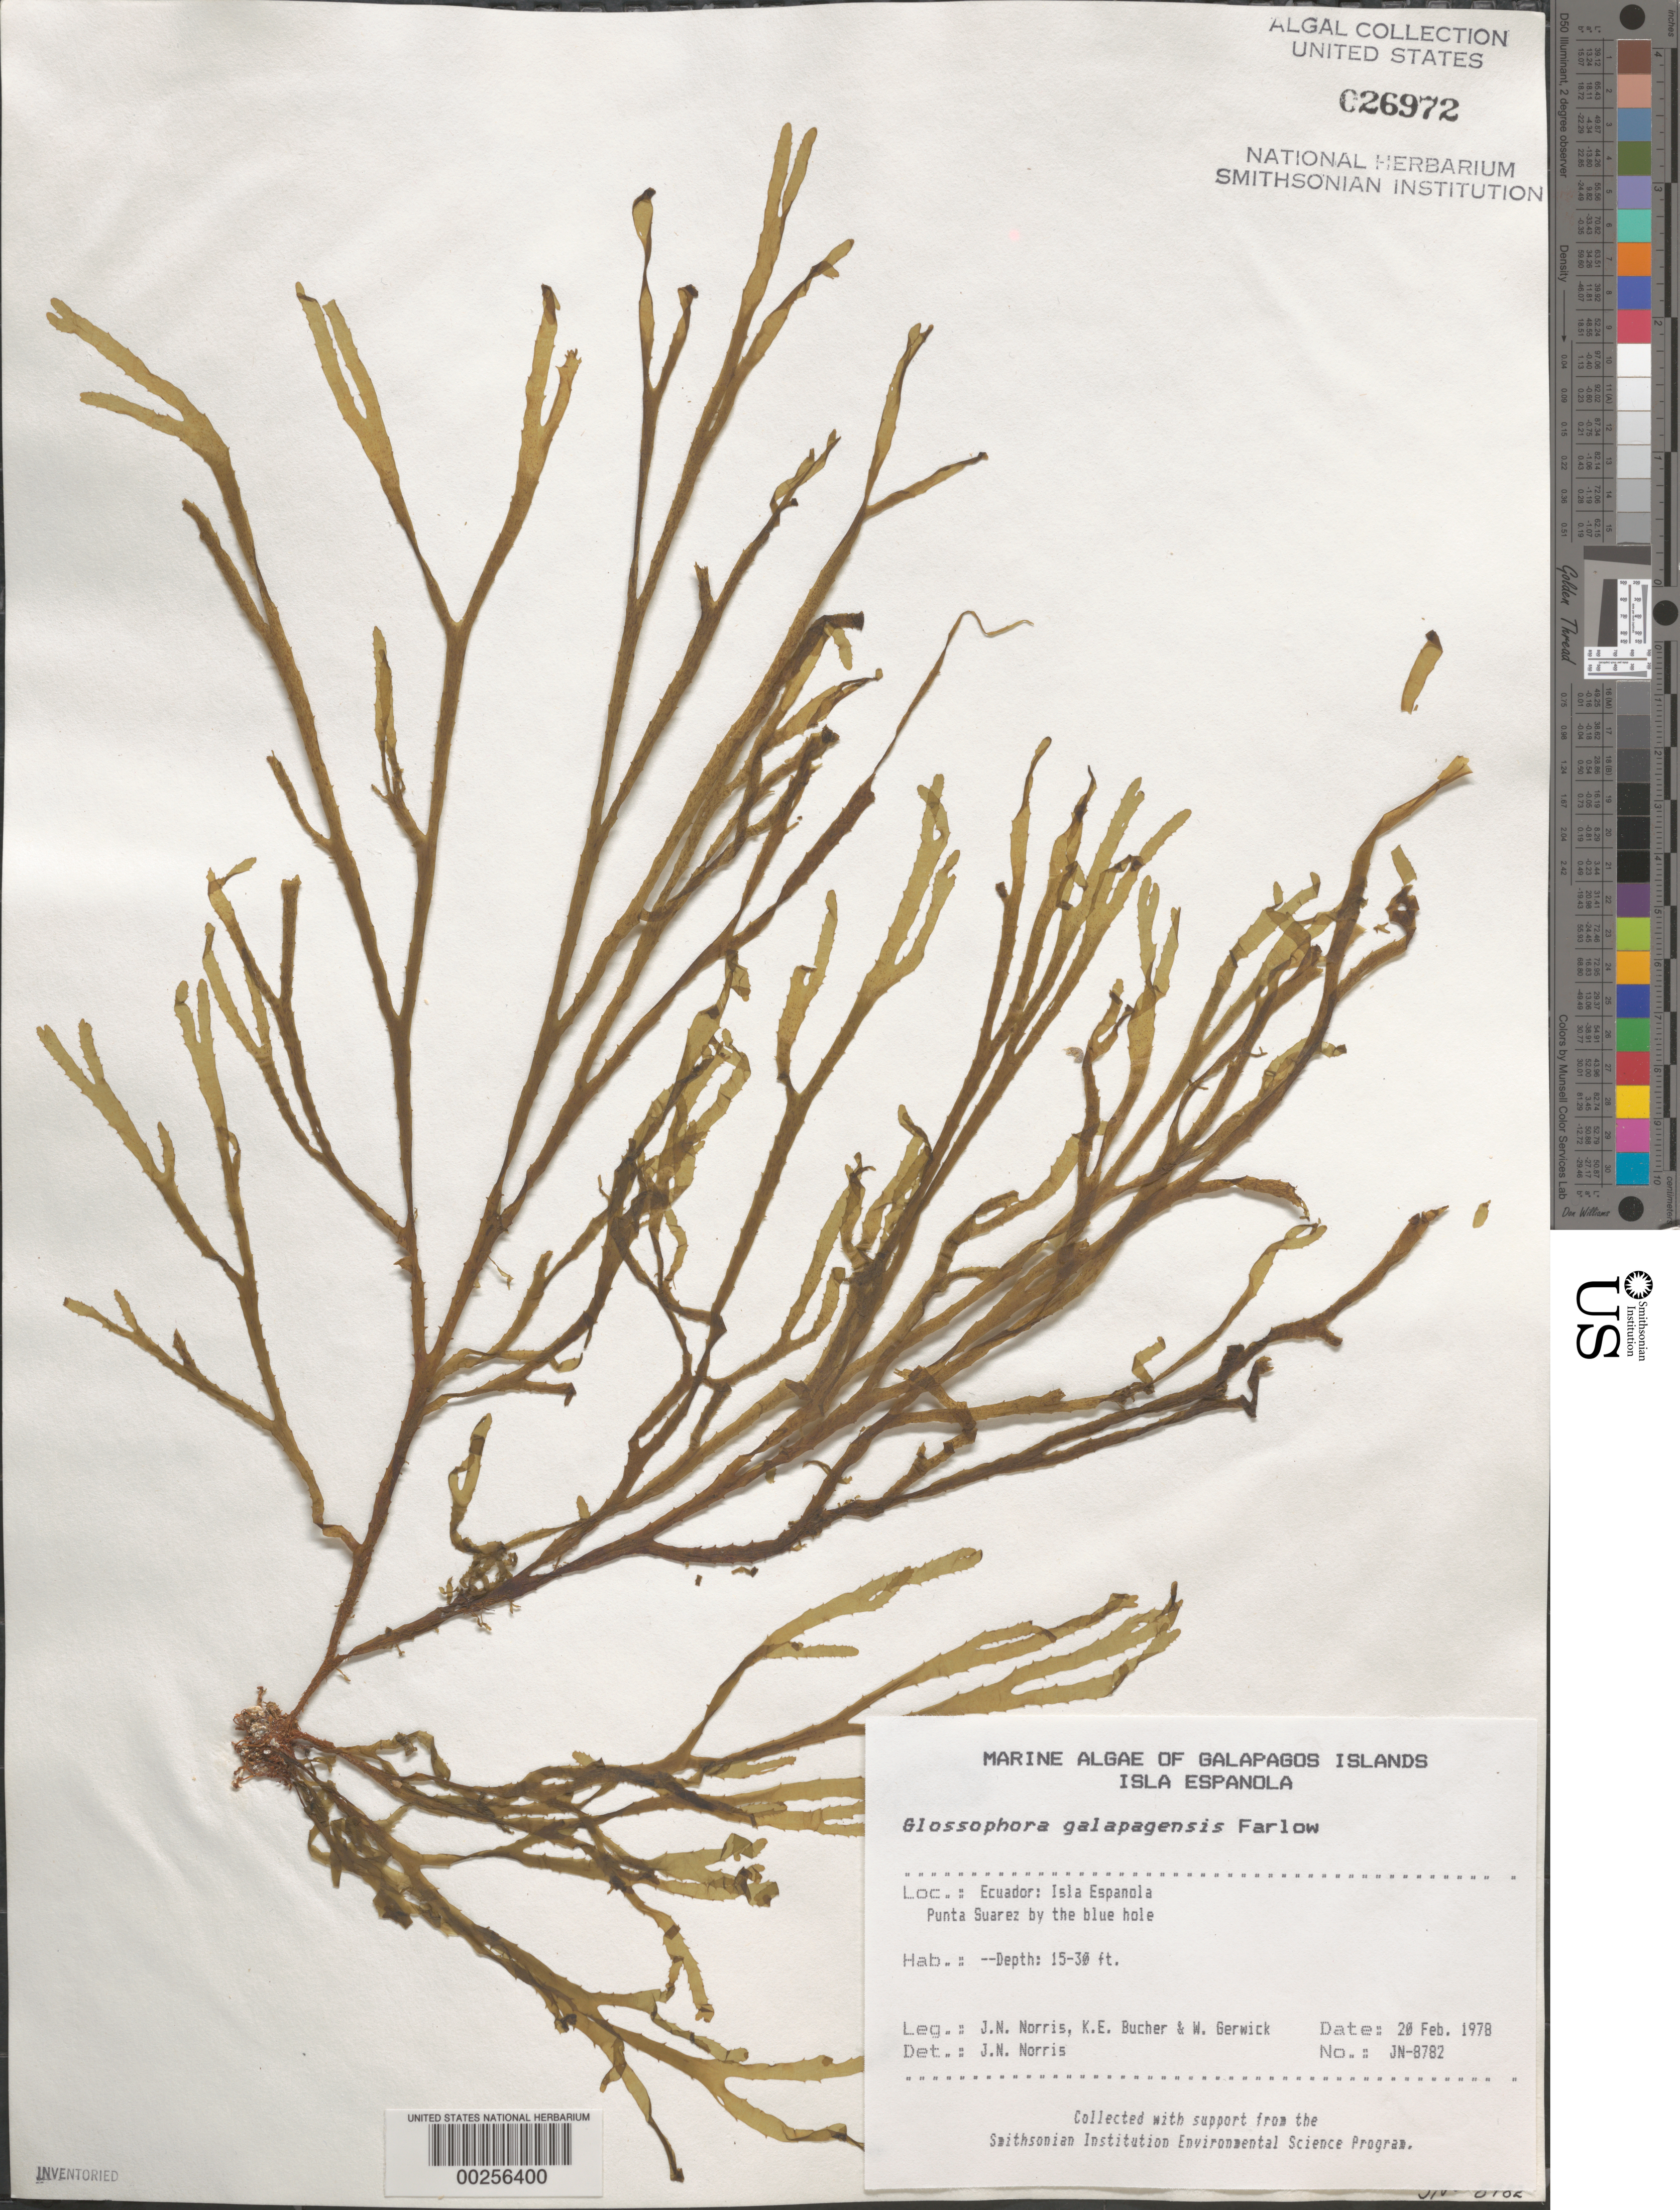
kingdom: Chromista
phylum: Ochrophyta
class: Phaeophyceae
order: Dictyotales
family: Dictyotaceae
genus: Dictyota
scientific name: Dictyota galapagensis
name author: (Farl.) De Clerck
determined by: Algae name updating Project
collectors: J. N. Norris, K. E. Bucher & W. Gerwick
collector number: JN-8782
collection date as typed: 20 Feb 1978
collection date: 1978-02-20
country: Ecuador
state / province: Colón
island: Isabela [Albemarle]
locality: Punta Suarez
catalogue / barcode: US 26972